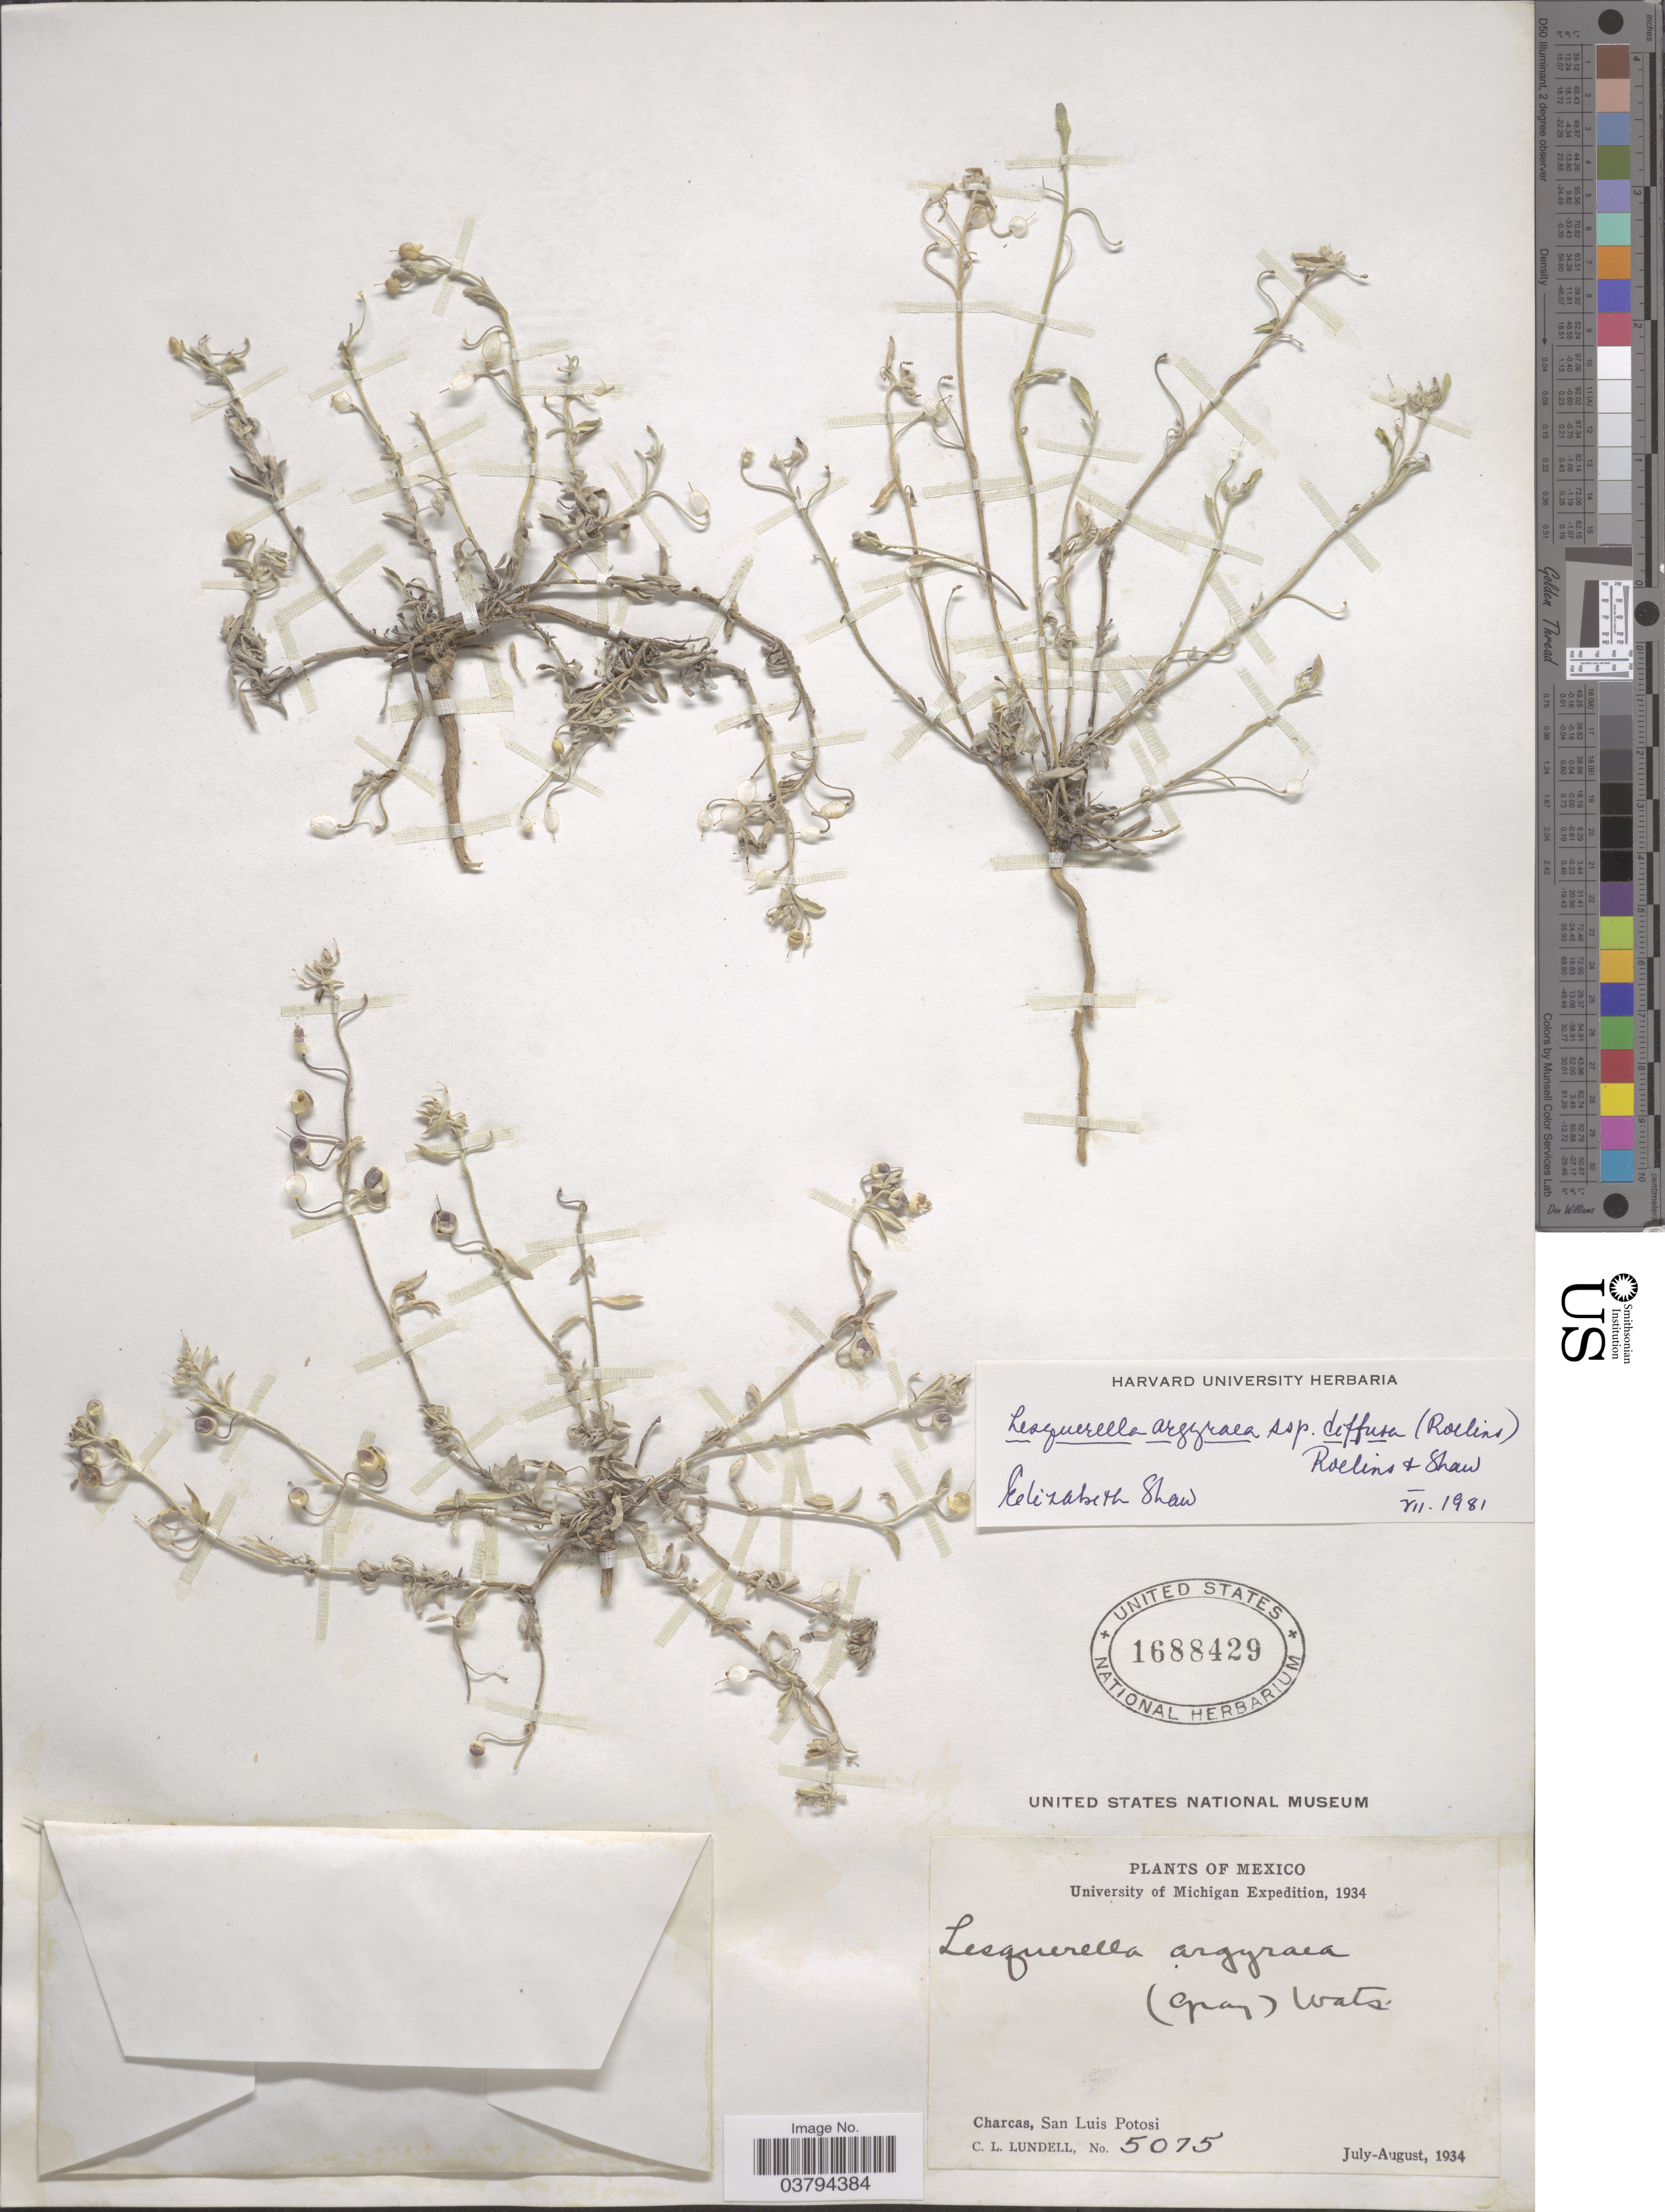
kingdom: Plantae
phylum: Tracheophyta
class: Magnoliopsida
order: Brassicales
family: Brassicaceae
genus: Lesquerella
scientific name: Lesquerella argyraea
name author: (A. Gray) S. Watson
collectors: C. L. Lundell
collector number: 5075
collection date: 1934-07/1934-08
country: Mexico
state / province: San Luis Potosí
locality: Charcas, San Luis Potosi.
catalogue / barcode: US 1688429